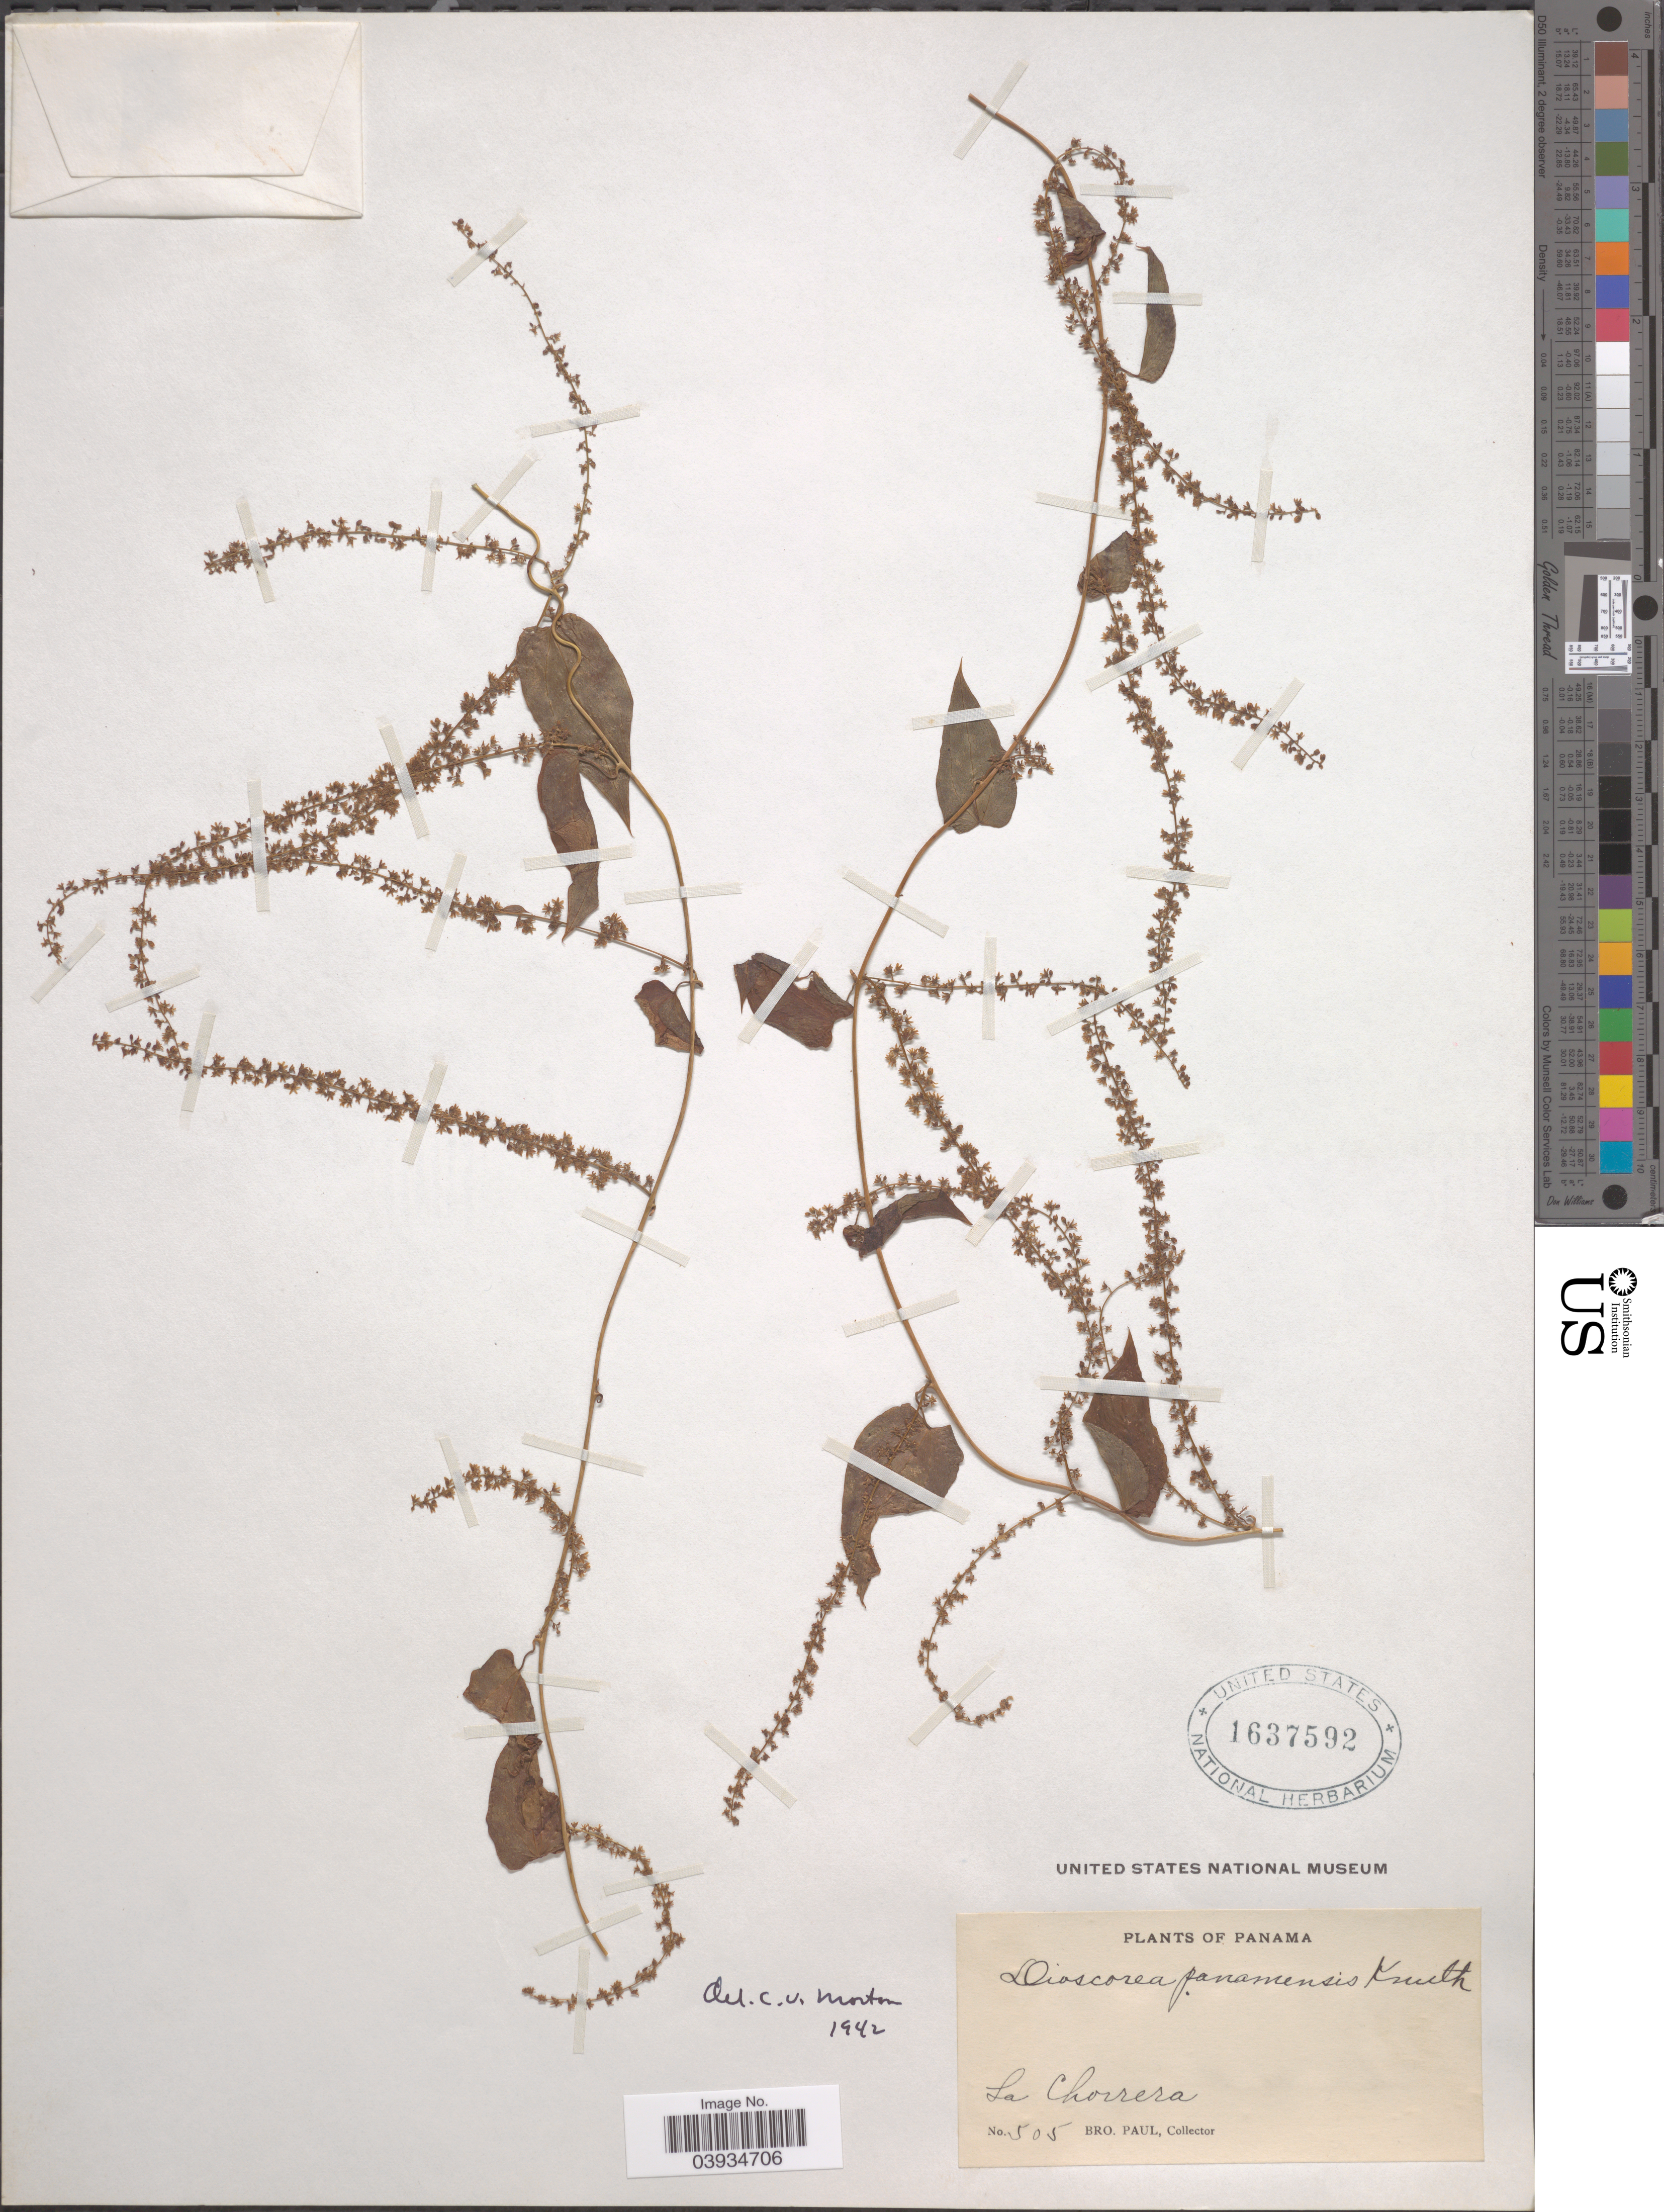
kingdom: Plantae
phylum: Tracheophyta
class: Liliopsida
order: Dioscoreales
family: Dioscoreaceae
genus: Dioscorea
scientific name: Dioscorea panamensis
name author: R. Knuth in Engl.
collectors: B. Paul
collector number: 505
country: Panama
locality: La Chorrera.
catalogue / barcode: US 1637592